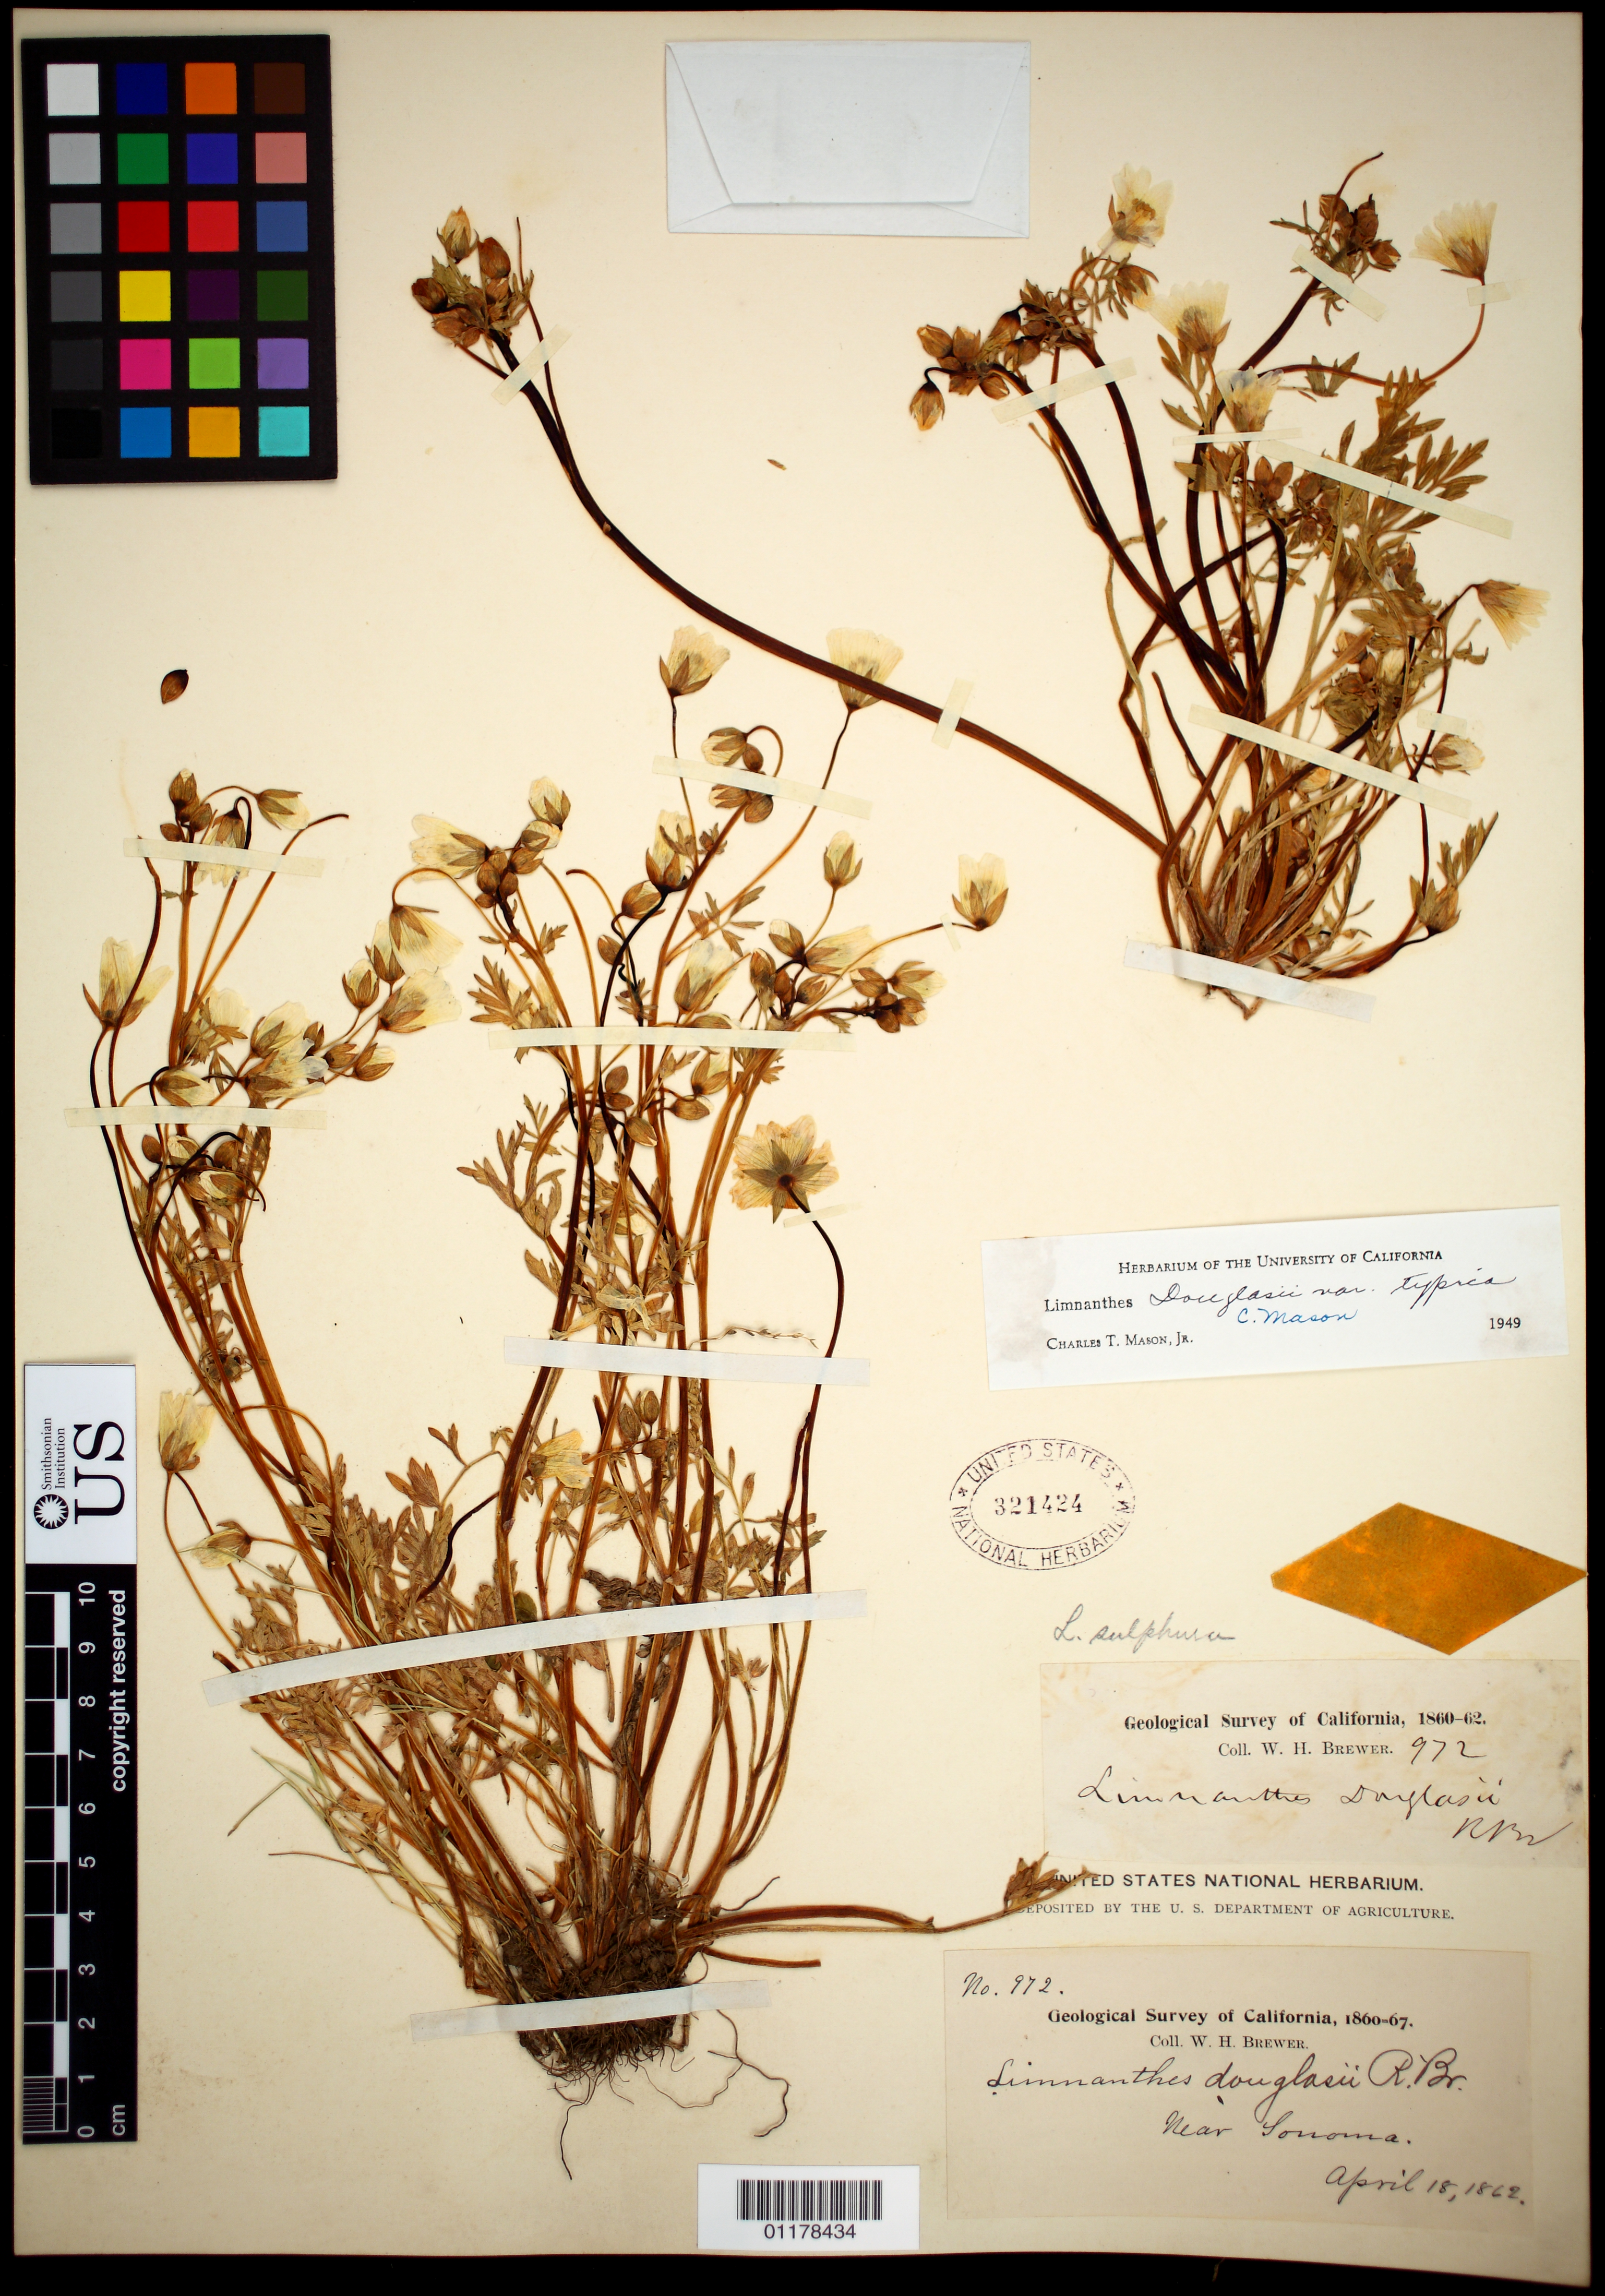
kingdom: Plantae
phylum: Tracheophyta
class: Magnoliopsida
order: Brassicales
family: Limnanthaceae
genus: Limnanthes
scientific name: Limnanthes douglasii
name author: R. Br.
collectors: W. H. Brewer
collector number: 972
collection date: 1862-04-18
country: United States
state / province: California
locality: Near Sonoma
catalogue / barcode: US 321424